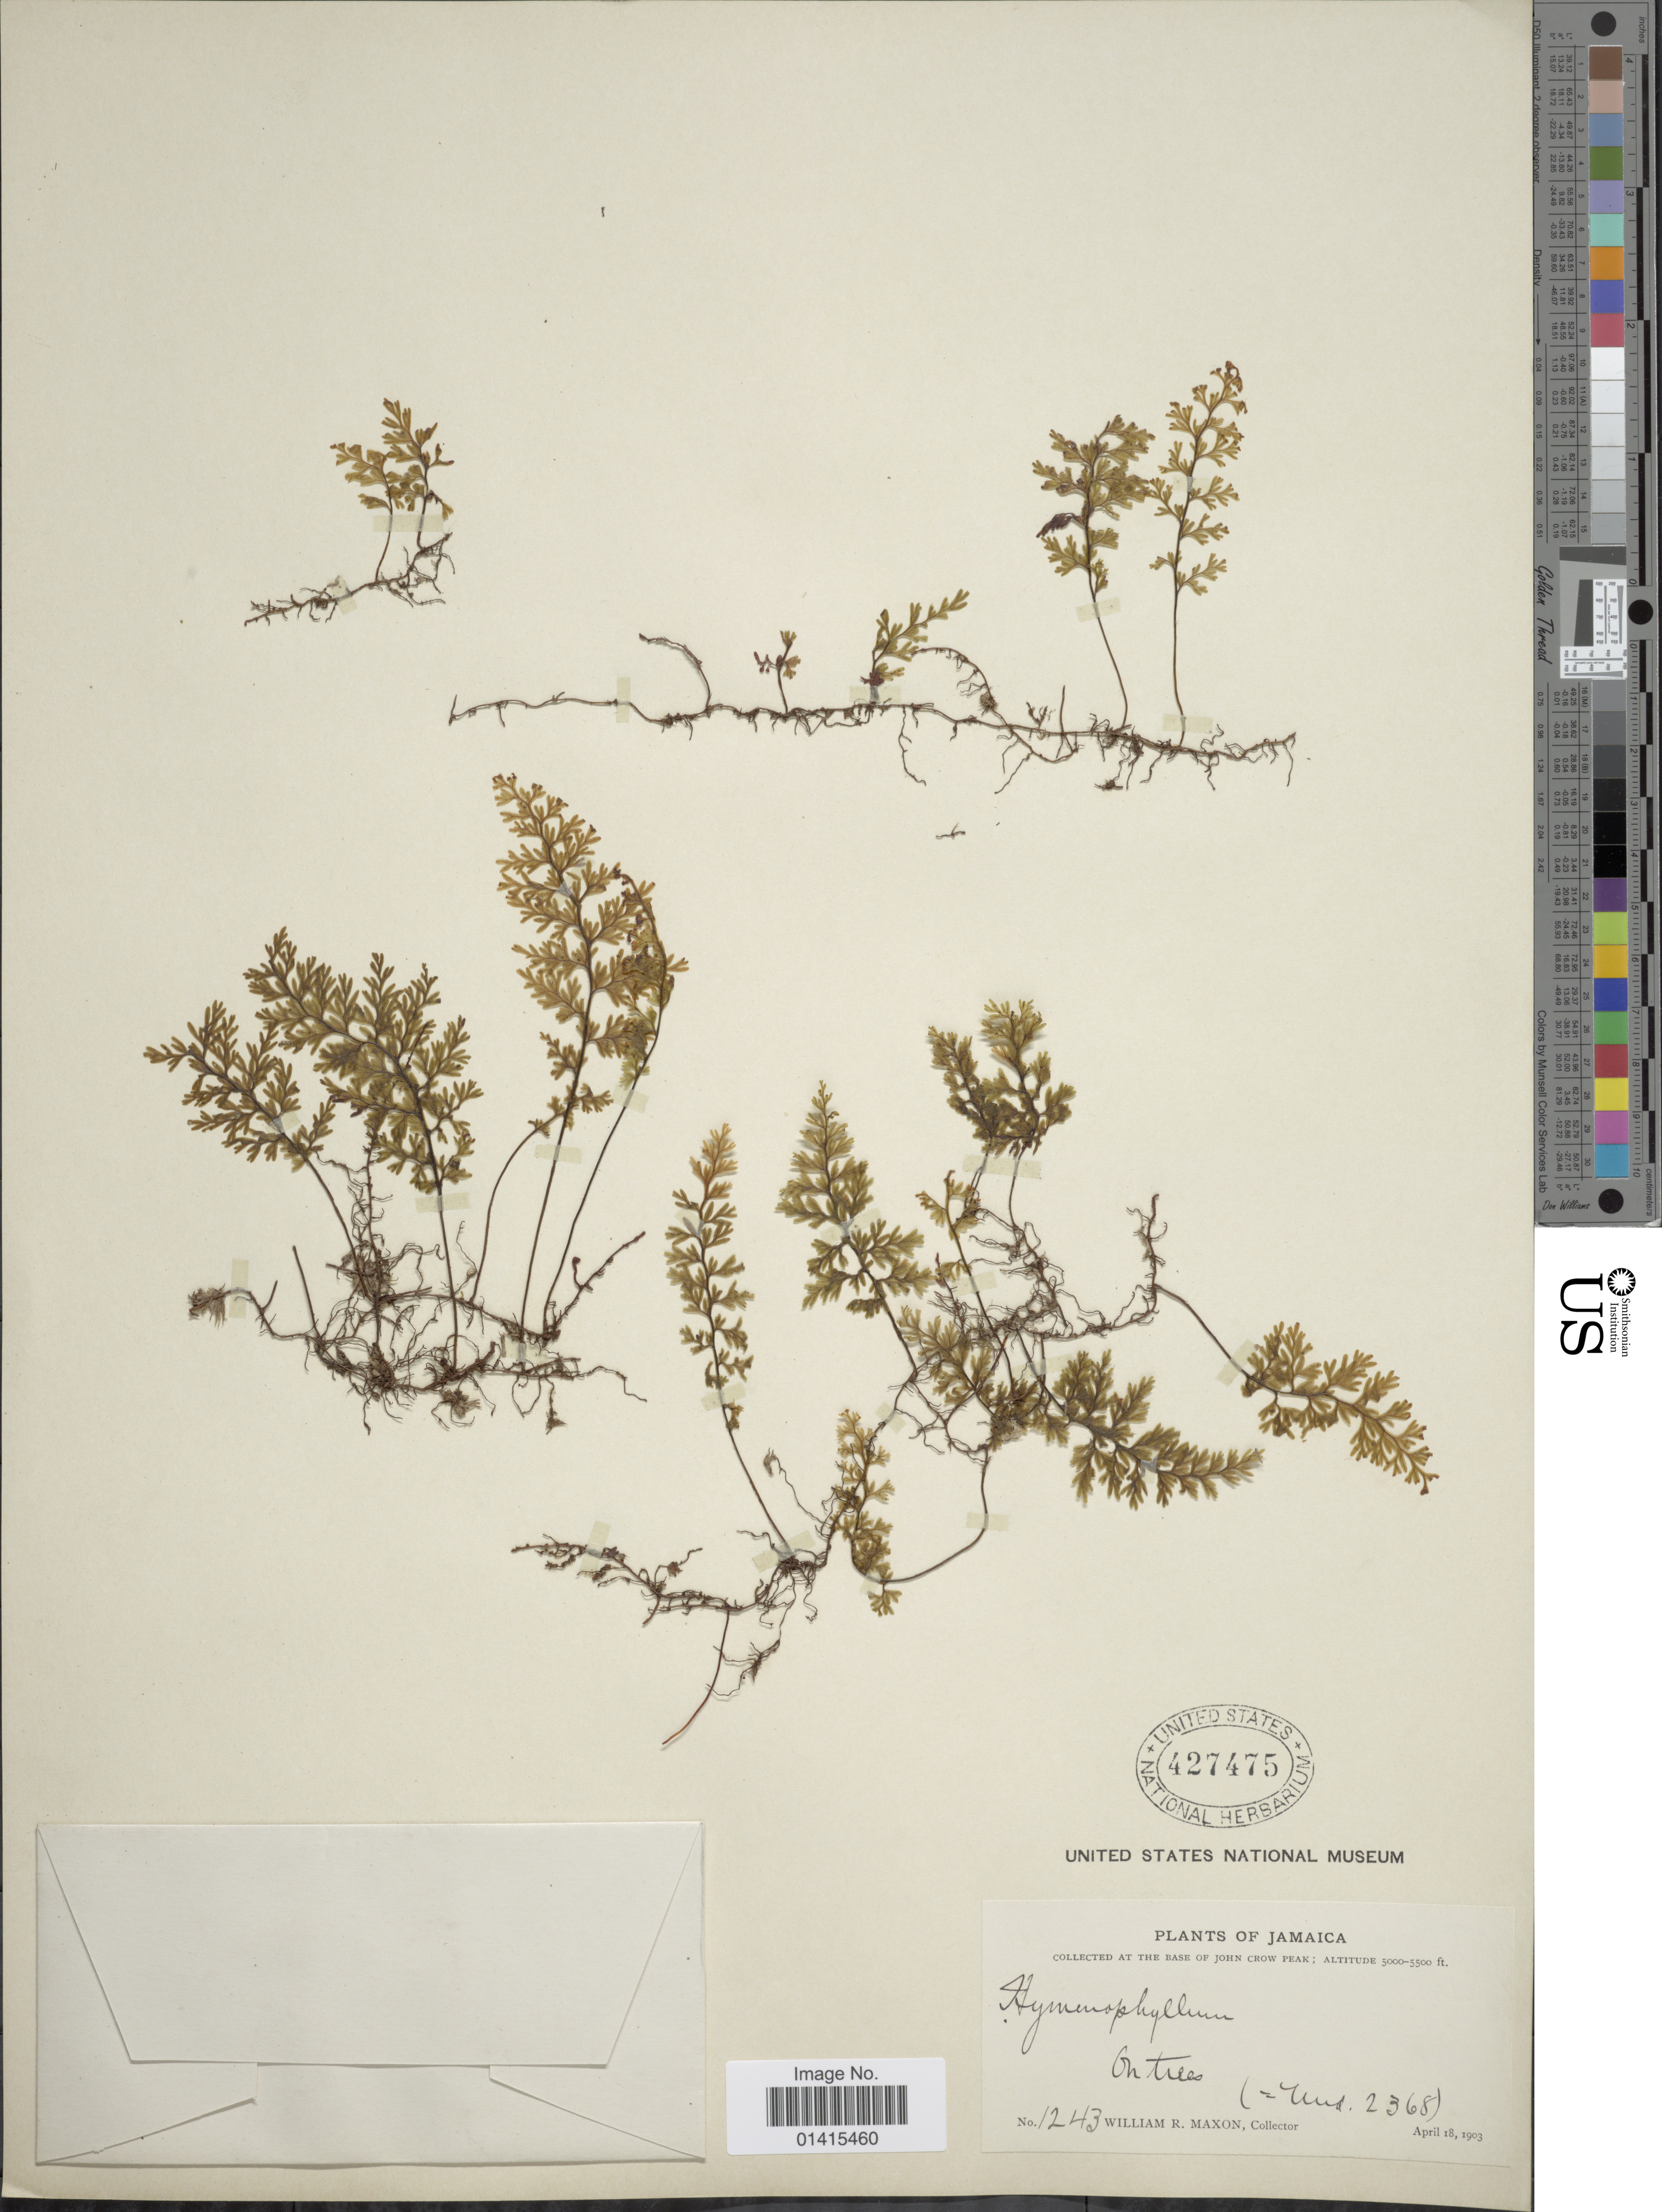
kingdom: Plantae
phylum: Tracheophyta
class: Polypodiopsida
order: Hymenophyllales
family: Hymenophyllaceae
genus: Hymenophyllum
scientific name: Hymenophyllum polyanthos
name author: (Sw.) Sw.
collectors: W. R. Maxon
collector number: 1243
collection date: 1903-04-18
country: Jamaica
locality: At the base of John Crow Peak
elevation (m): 1524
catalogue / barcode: US 427475